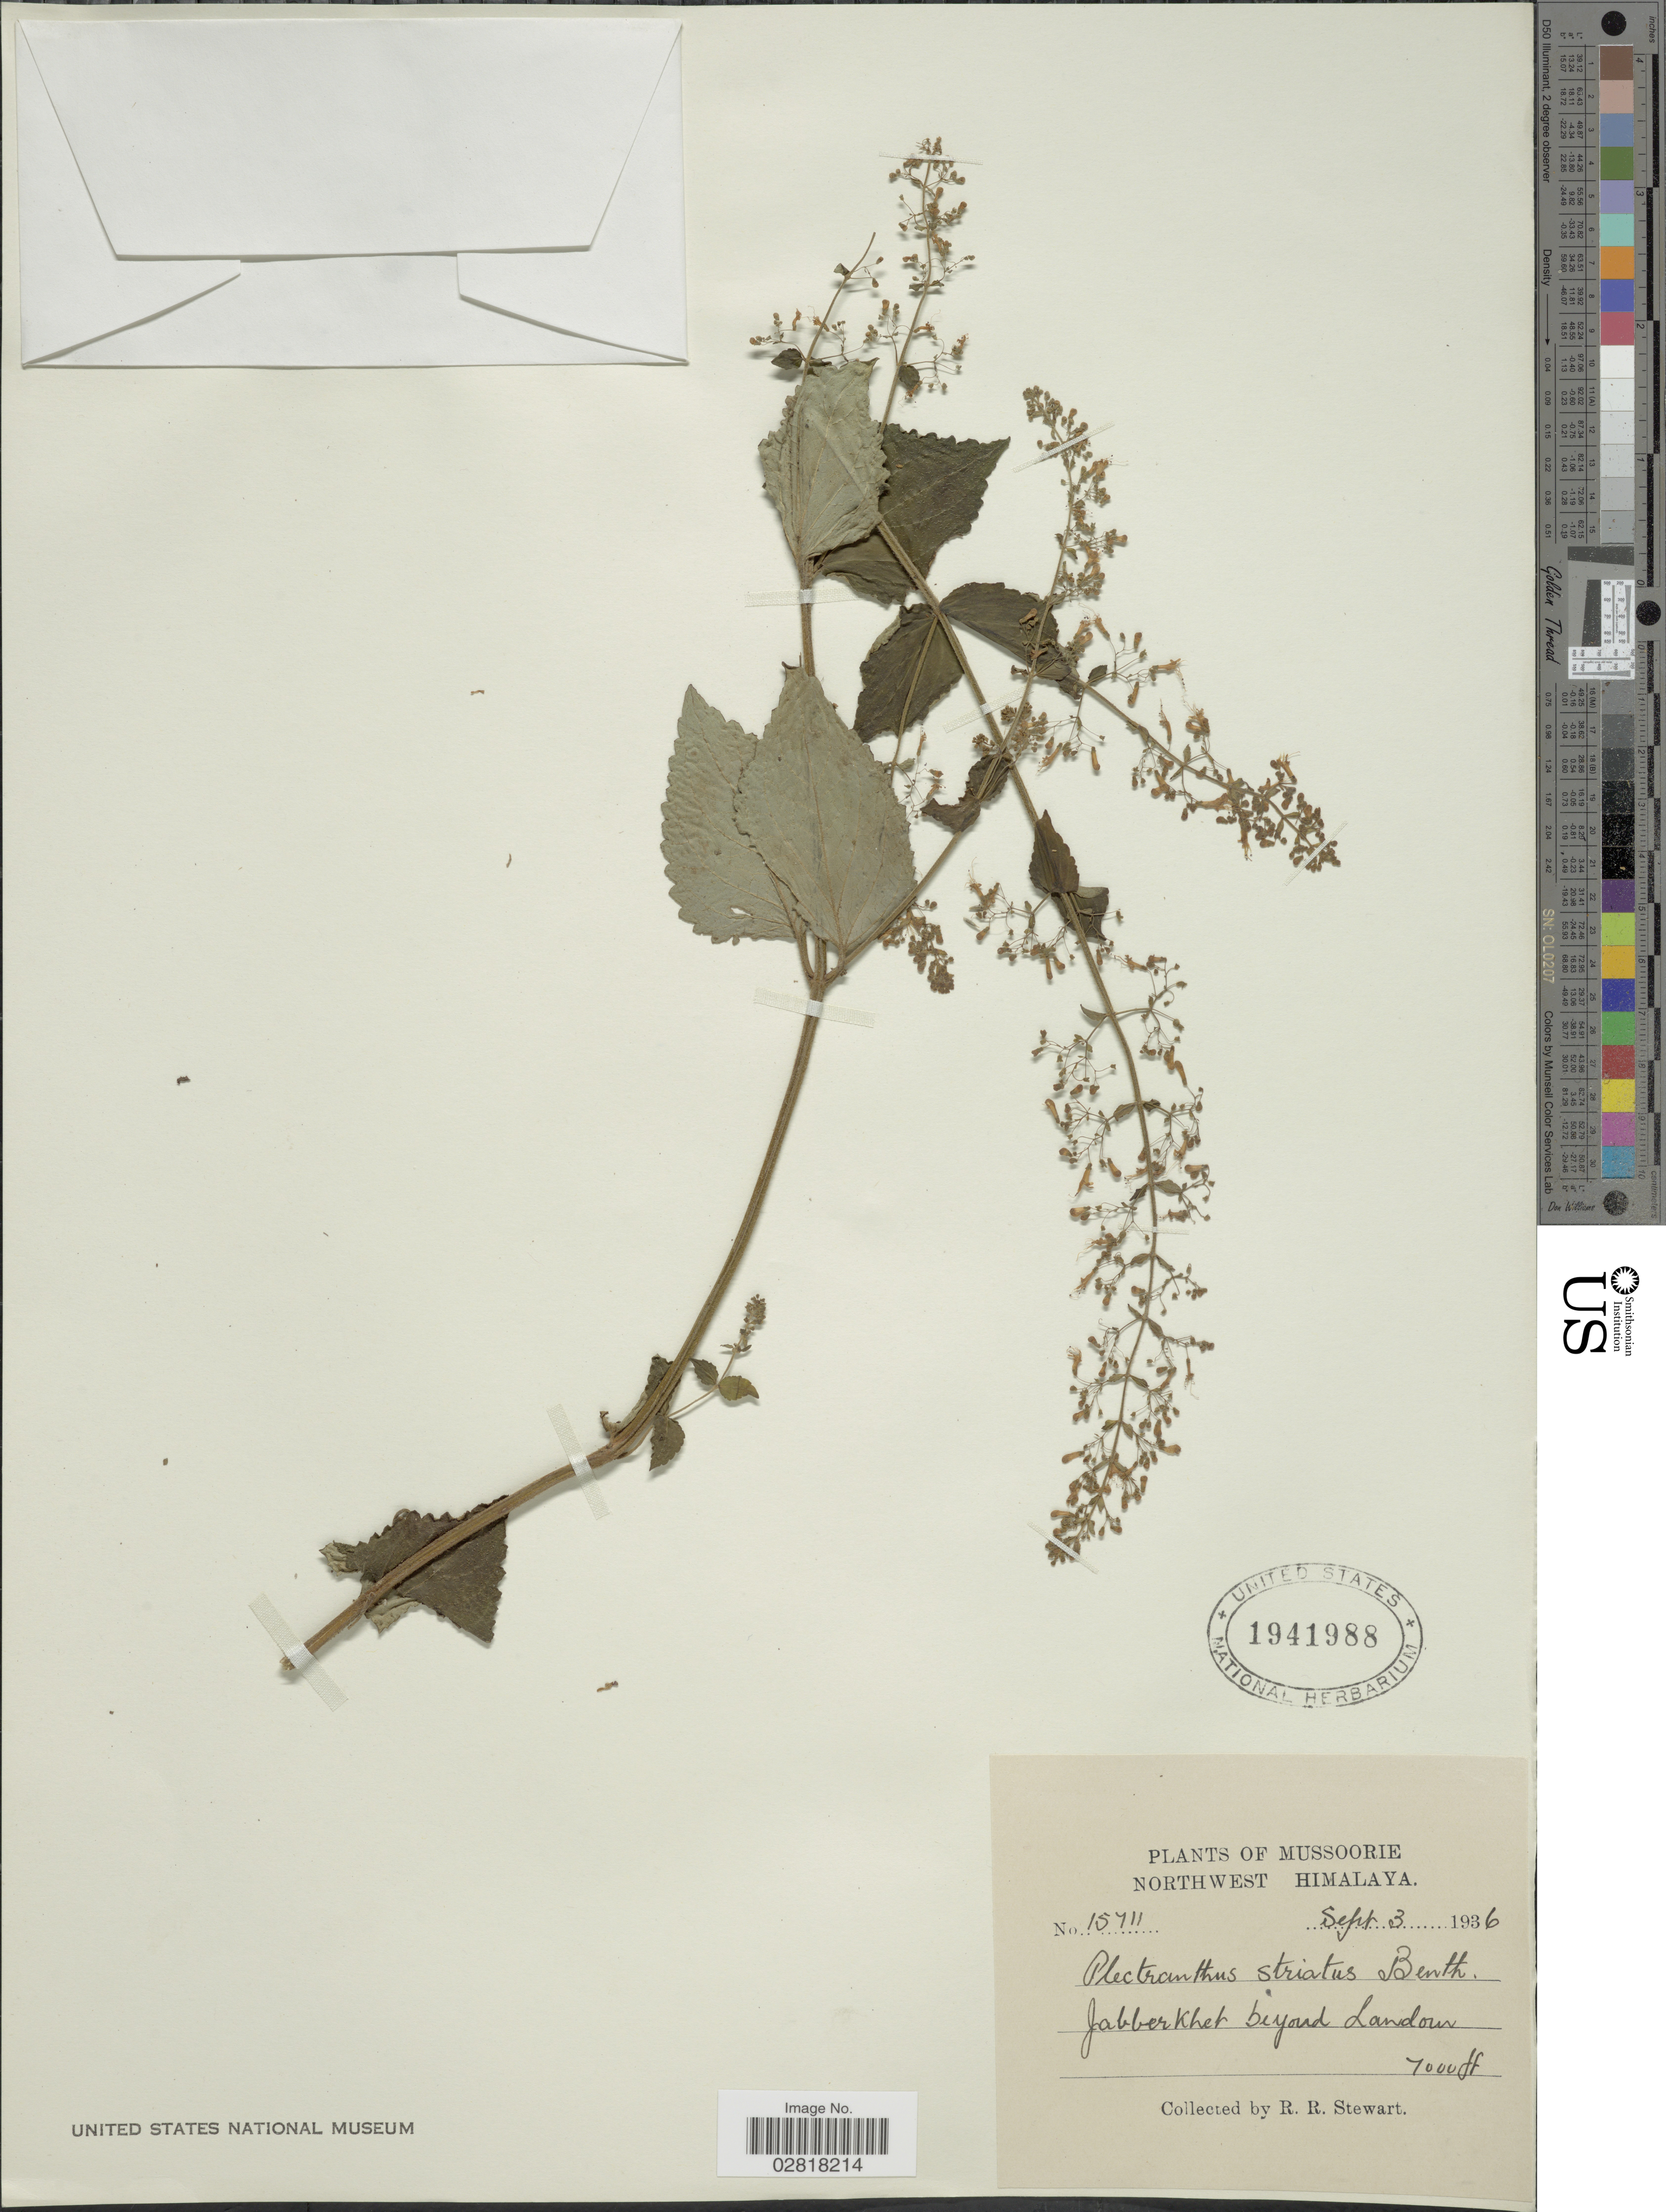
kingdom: Plantae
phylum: Tracheophyta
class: Magnoliopsida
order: Lamiales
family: Lamiaceae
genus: Plectranthus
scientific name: Plectranthus striatus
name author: Benth.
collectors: R. R. Stewart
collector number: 15711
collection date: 1936-09-03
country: India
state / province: Uttarakhand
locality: Mussoorie, Northwest Himalaya, Jabber Khet beyond Landour.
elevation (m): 2134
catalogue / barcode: US 1941988